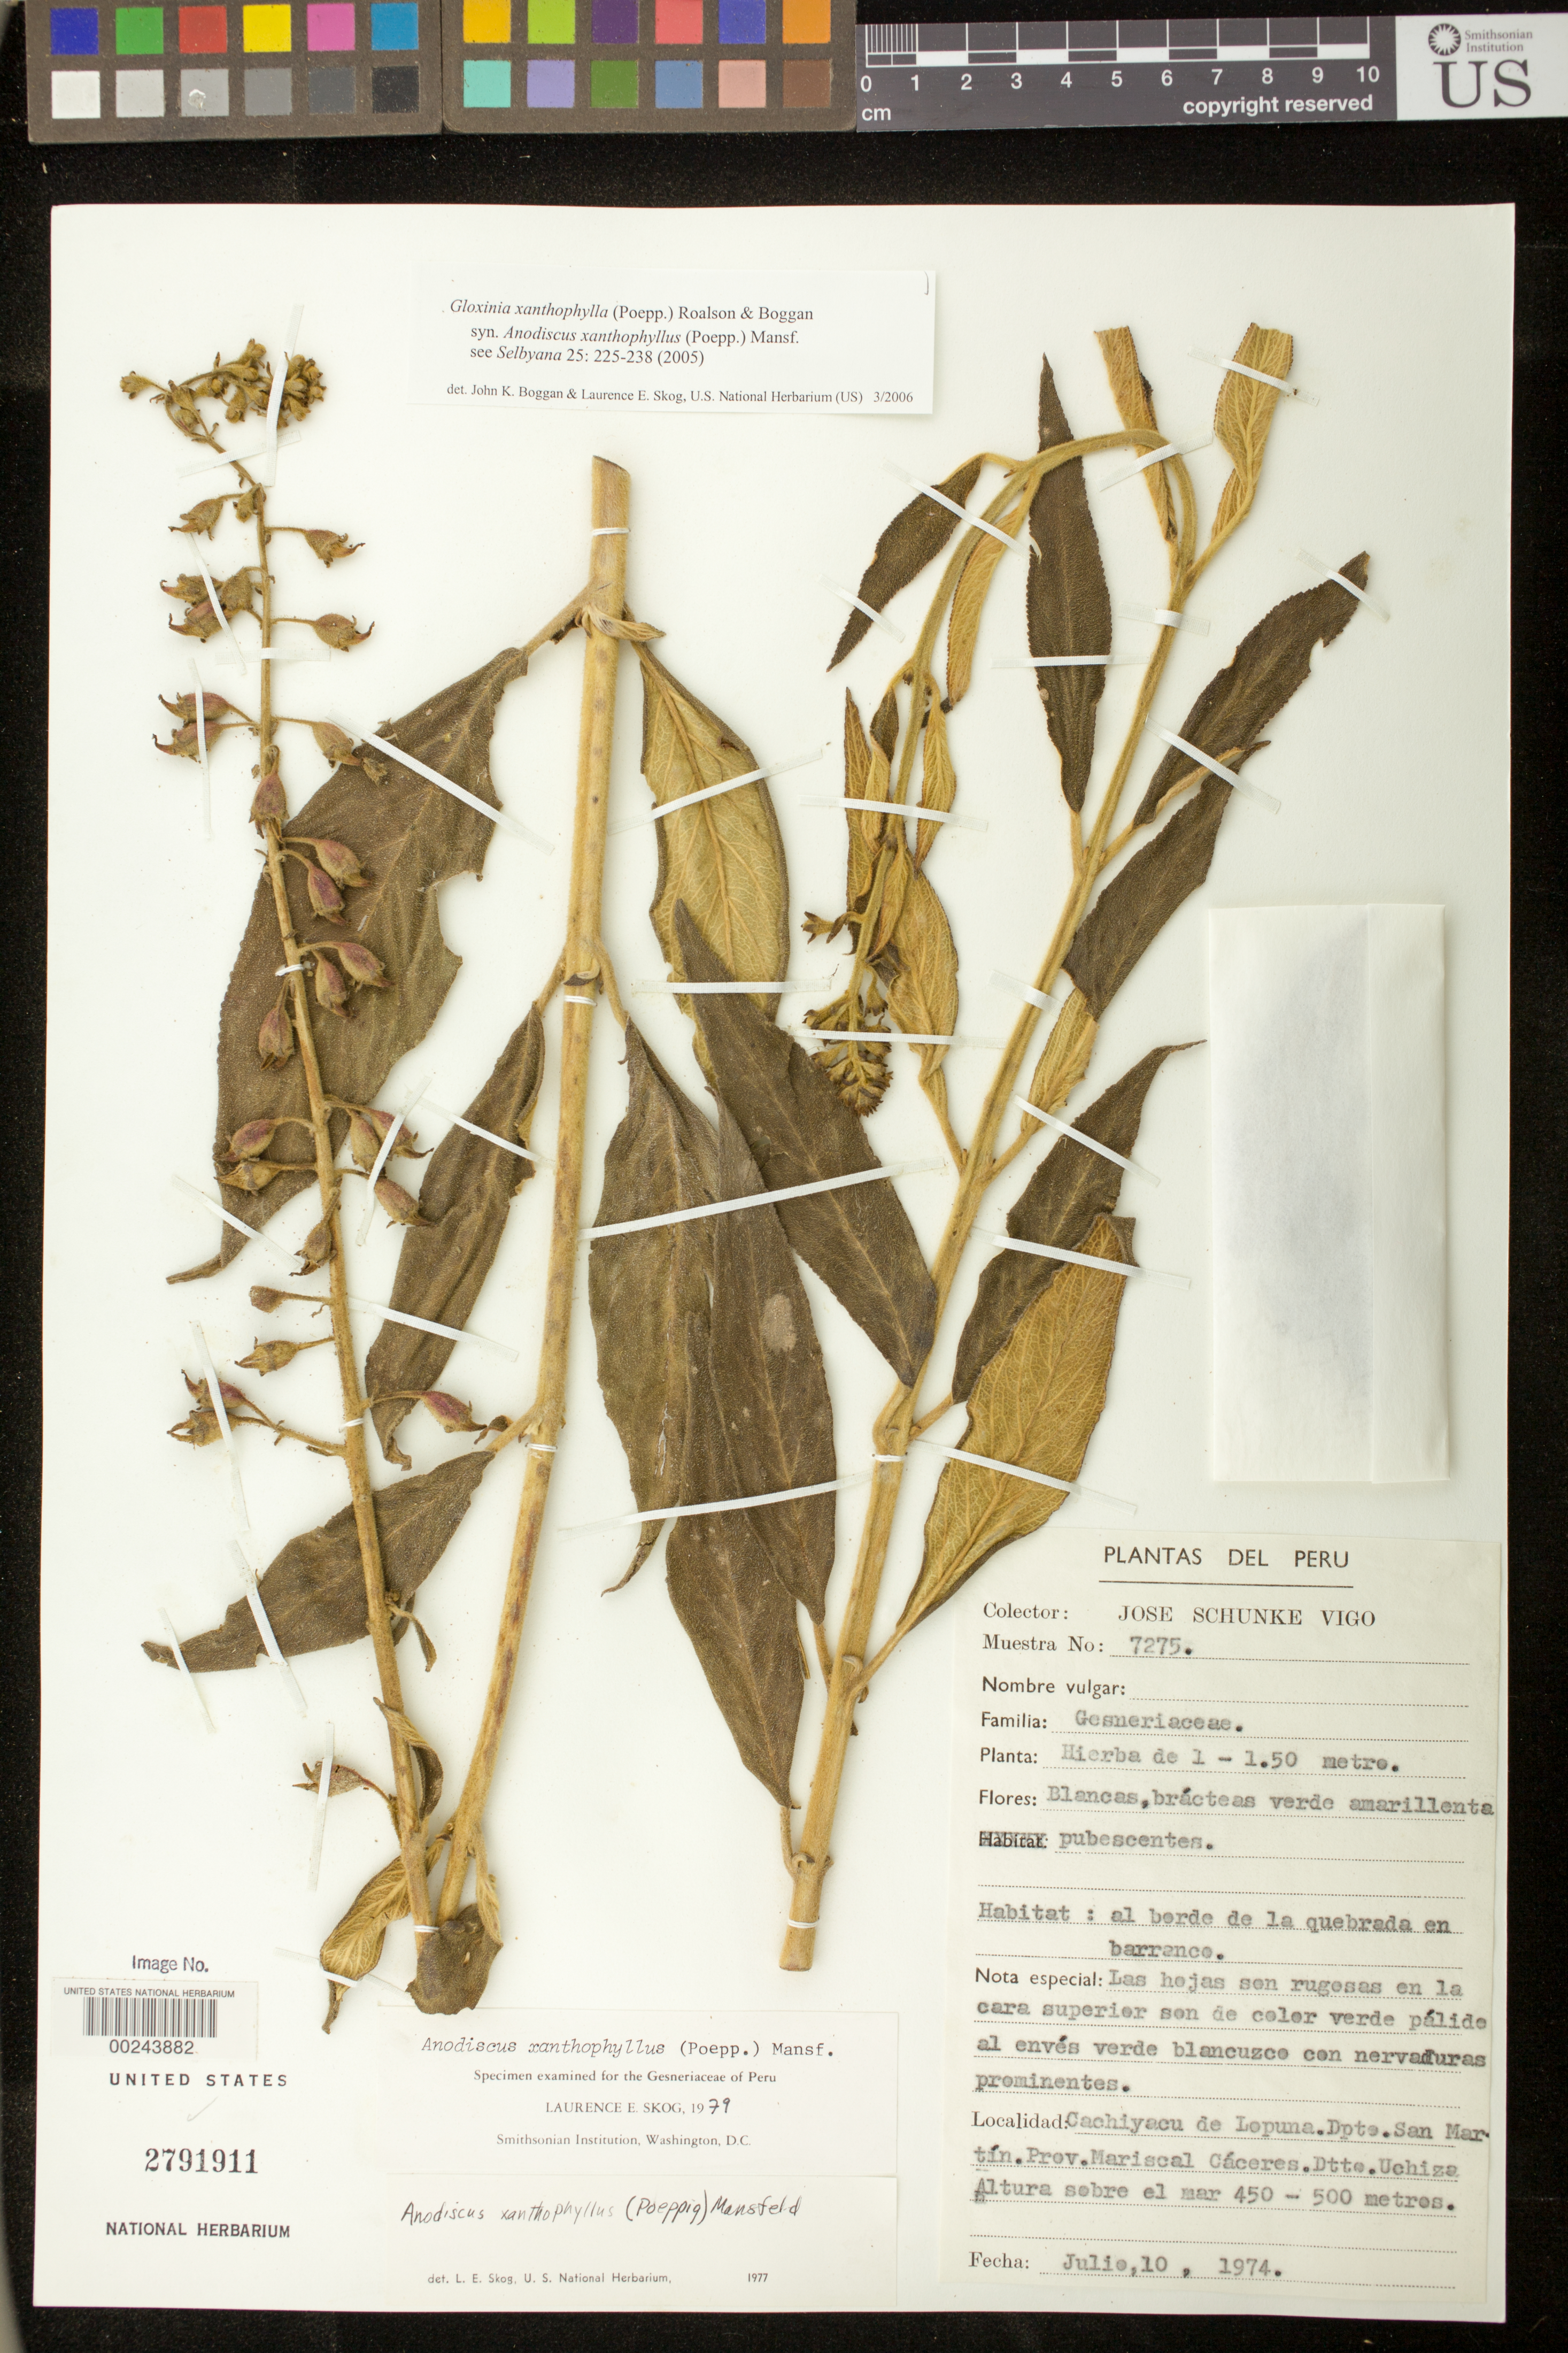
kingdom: Plantae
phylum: Tracheophyta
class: Magnoliopsida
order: Lamiales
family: Gesneriaceae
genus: Gloxinia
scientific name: Gloxinia xanthophylla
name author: (Poepp.) Roalson & Boggan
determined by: Boggan, J. K.; Skog, L. E.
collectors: J. Schunke Vigo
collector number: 7275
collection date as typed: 10 Jul 1974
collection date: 1974-07-10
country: Peru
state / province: San Martín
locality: Prov. Mariscal Cáceres; Cachiyacu de Lopuna, Dtto. Uchiza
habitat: Bordering the quebrada in ravine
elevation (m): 450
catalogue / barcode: US 2791911